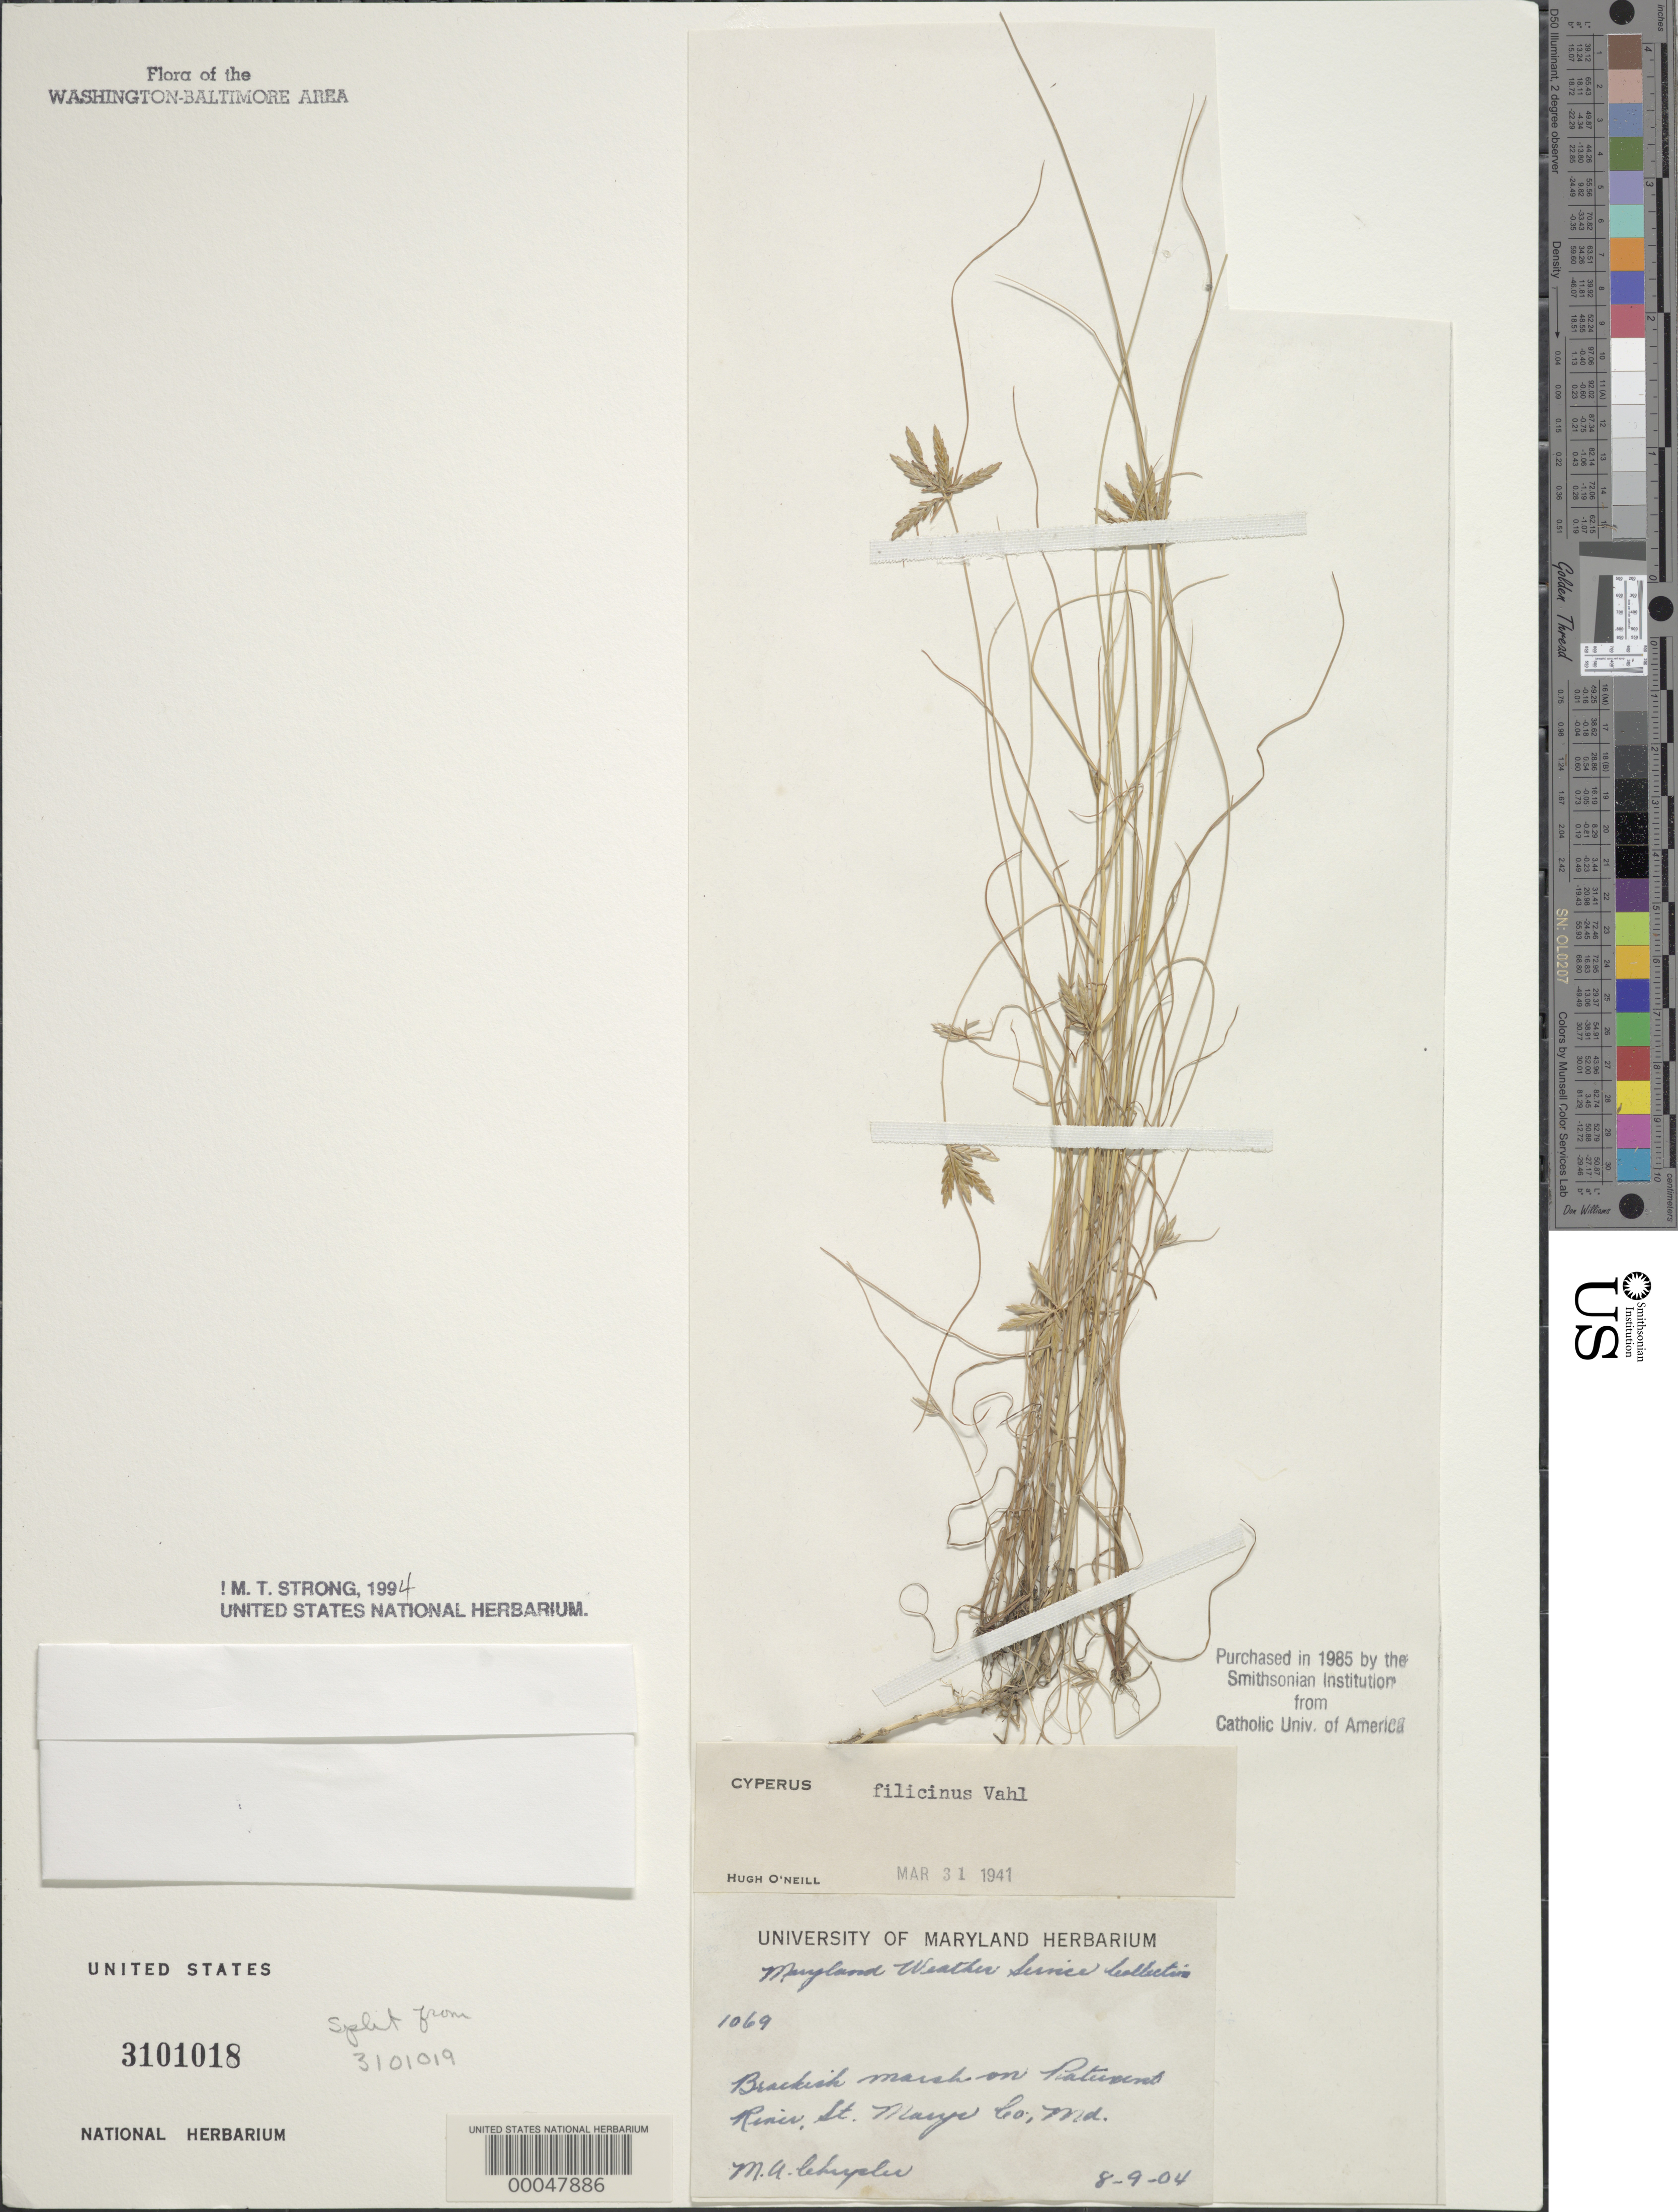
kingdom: Plantae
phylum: Tracheophyta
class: Liliopsida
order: Poales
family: Cyperaceae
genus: Cyperus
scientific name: Cyperus filicinus Vahl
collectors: M. A. Chrysler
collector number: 1069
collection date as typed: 08 Sep 1904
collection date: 1904-09-08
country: United States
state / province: Maryland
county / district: St. Mary's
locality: Patuxent River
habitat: Brackish marsh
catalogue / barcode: US 3101018